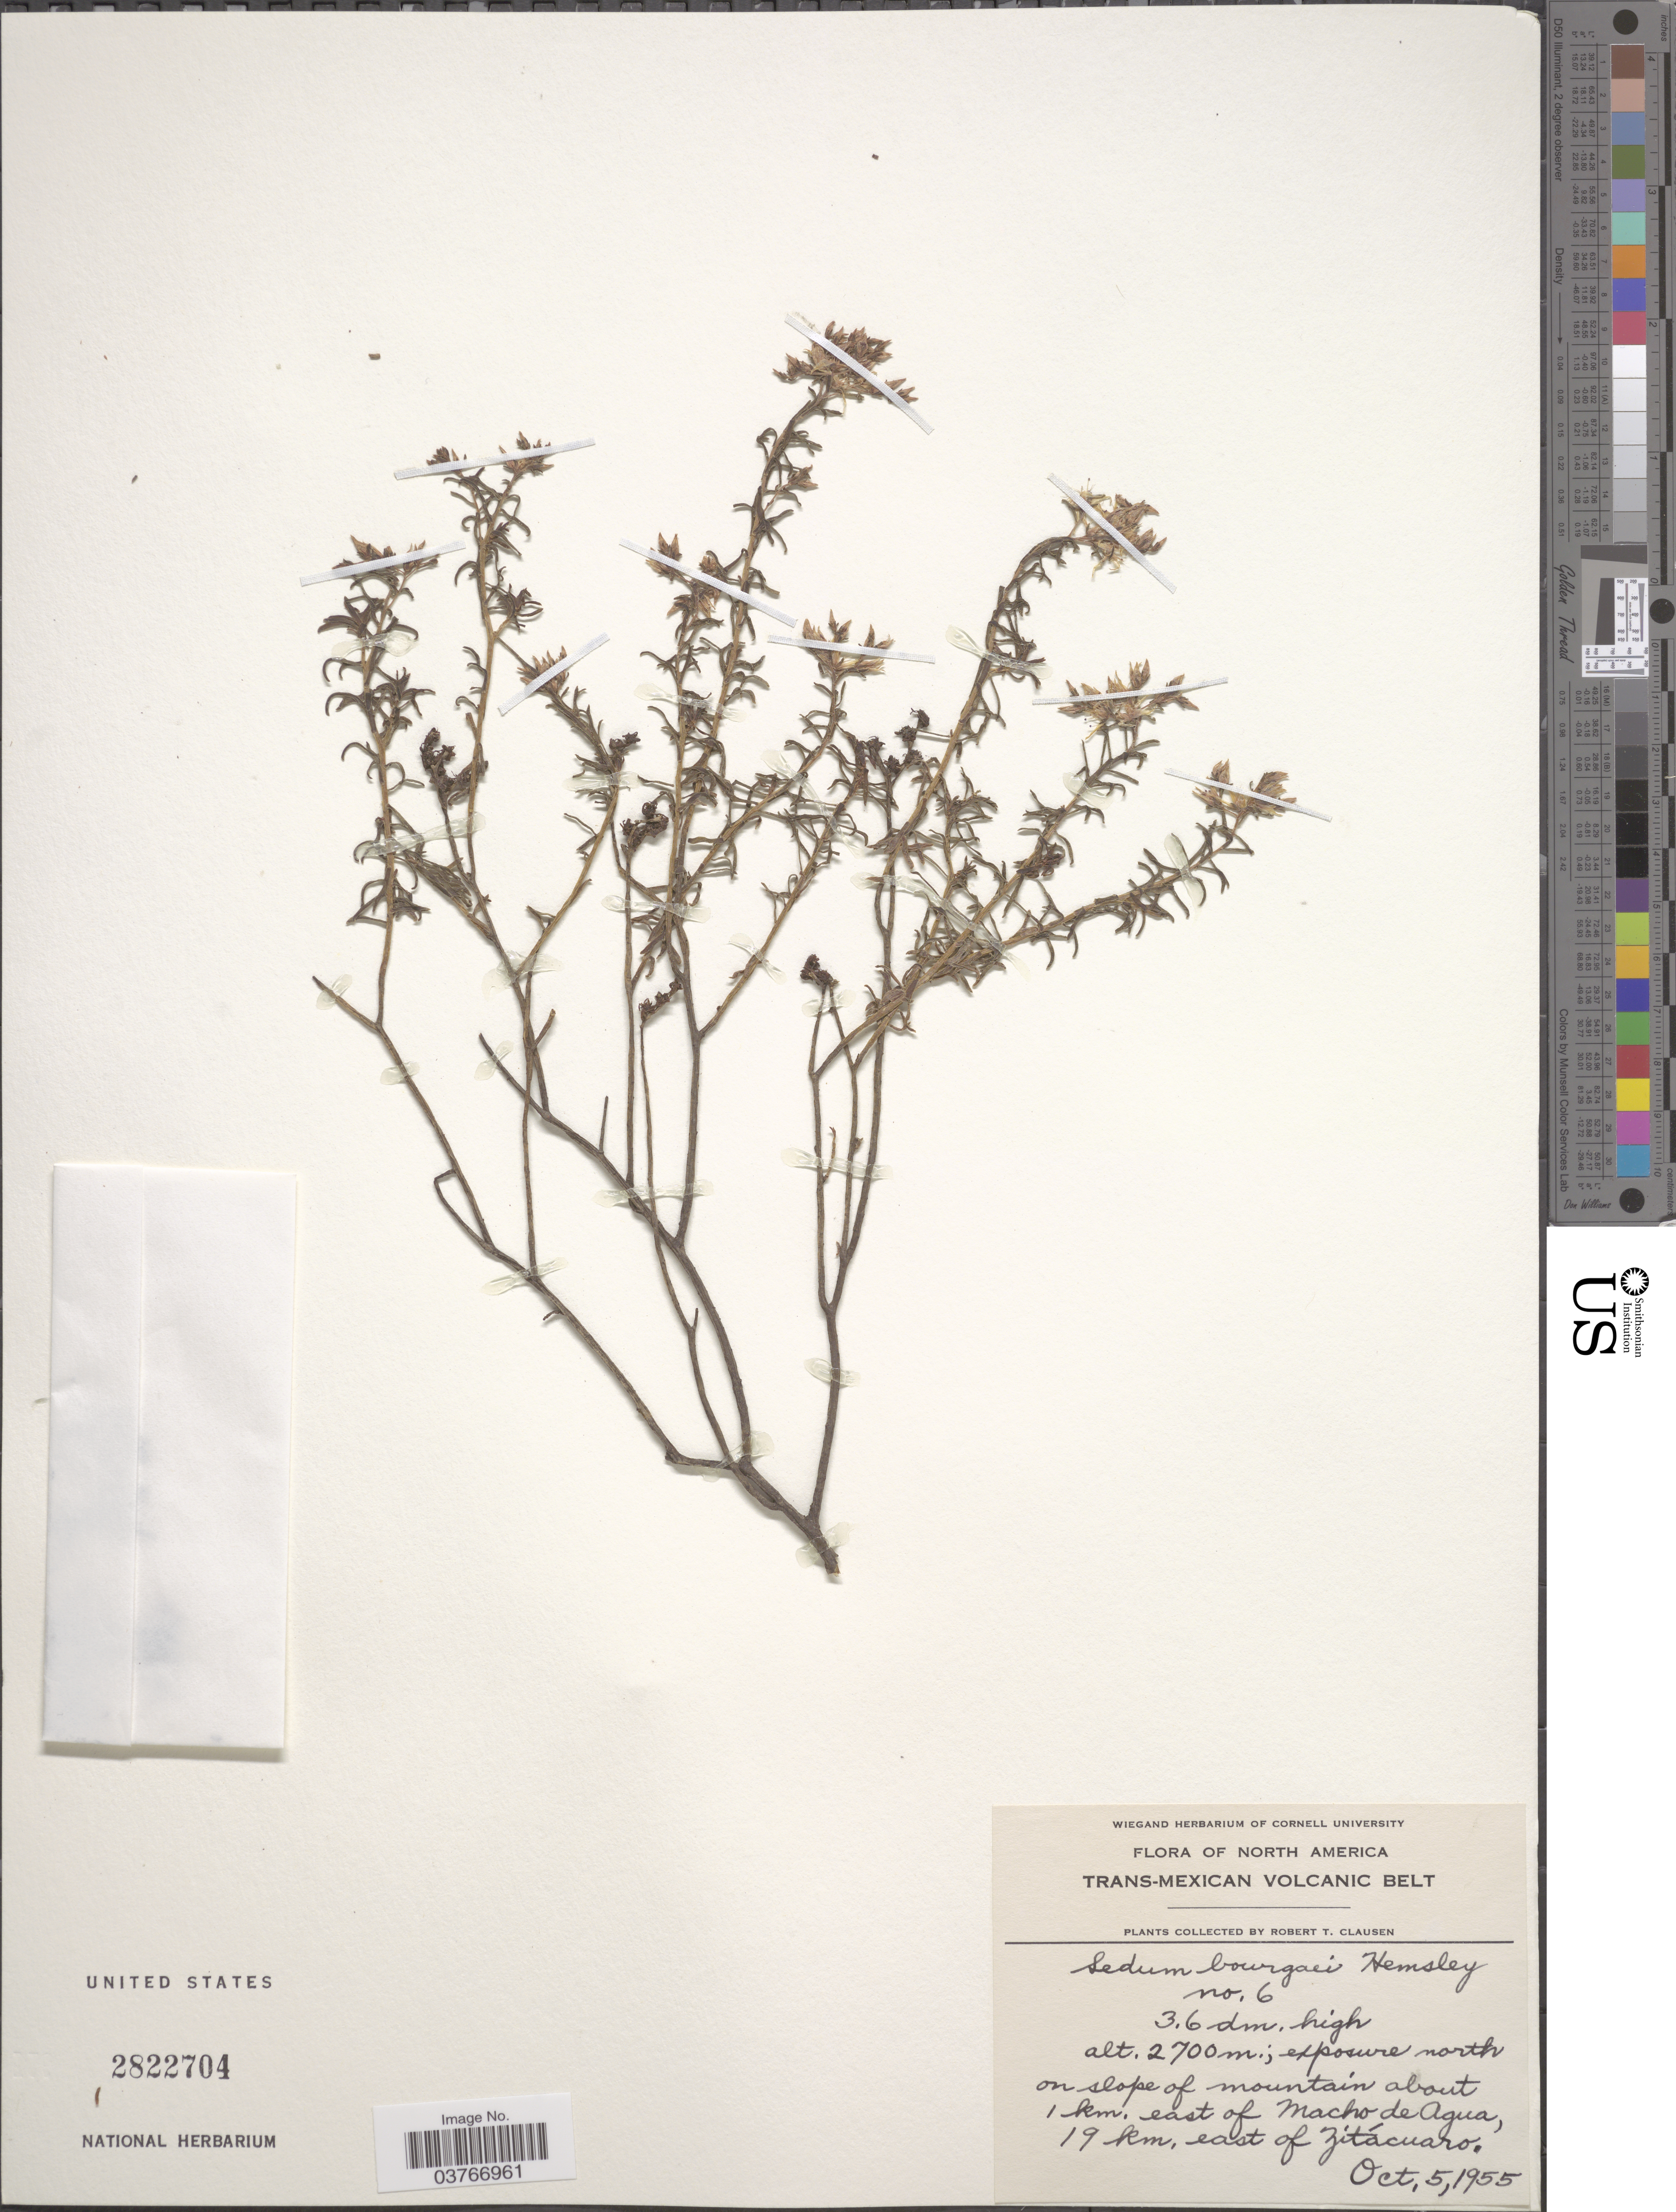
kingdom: Plantae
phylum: Tracheophyta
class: Magnoliopsida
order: Saxifragales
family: Crassulaceae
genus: Sedum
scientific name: Sedum bourgaei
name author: Hemsl.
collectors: R. T. Clausen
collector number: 6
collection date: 1955-10-05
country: Mexico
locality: Trans-Mexican Volcanic Belt. North on slope of mountain about 1 km. east of Macho de Agua, 19 km. east of Zitácuaro.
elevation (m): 2700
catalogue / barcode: US 2822704